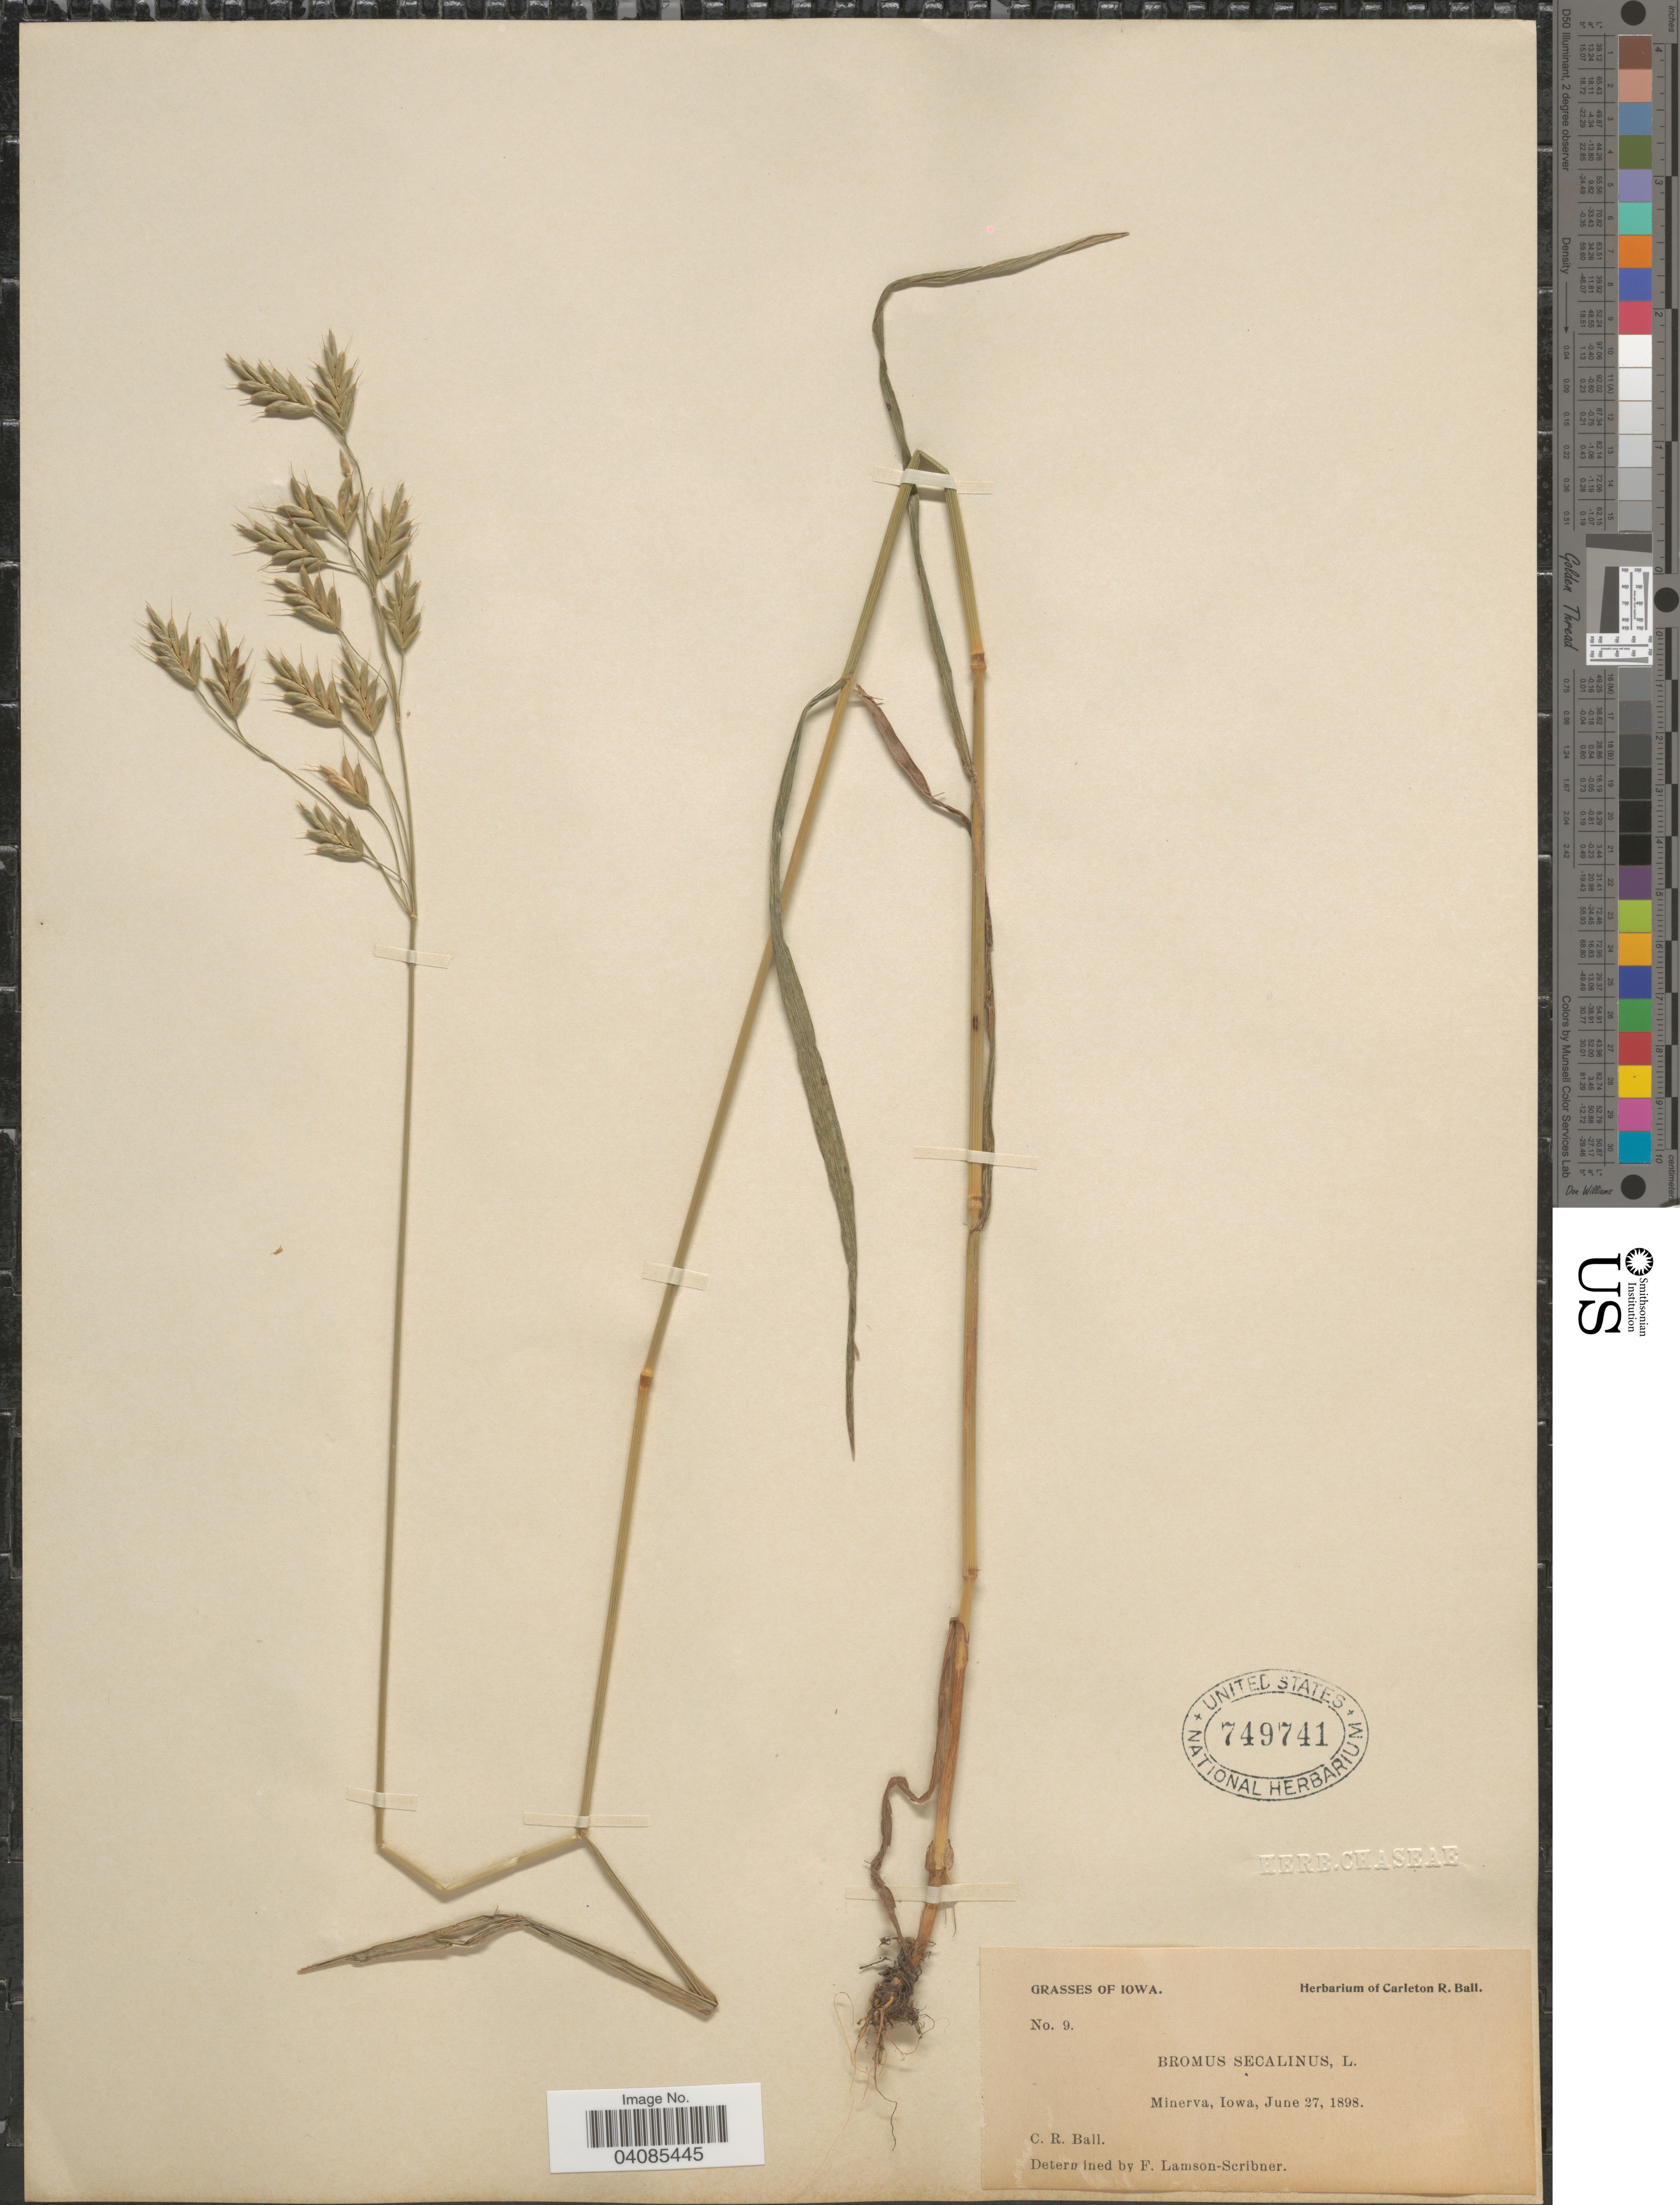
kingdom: Plantae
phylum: Tracheophyta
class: Liliopsida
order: Poales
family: Poaceae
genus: Bromus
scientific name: Bromus secalinus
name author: L.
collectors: C. R. Ball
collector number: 9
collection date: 1898-06-27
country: United States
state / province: Iowa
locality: Minerva.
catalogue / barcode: US 749741